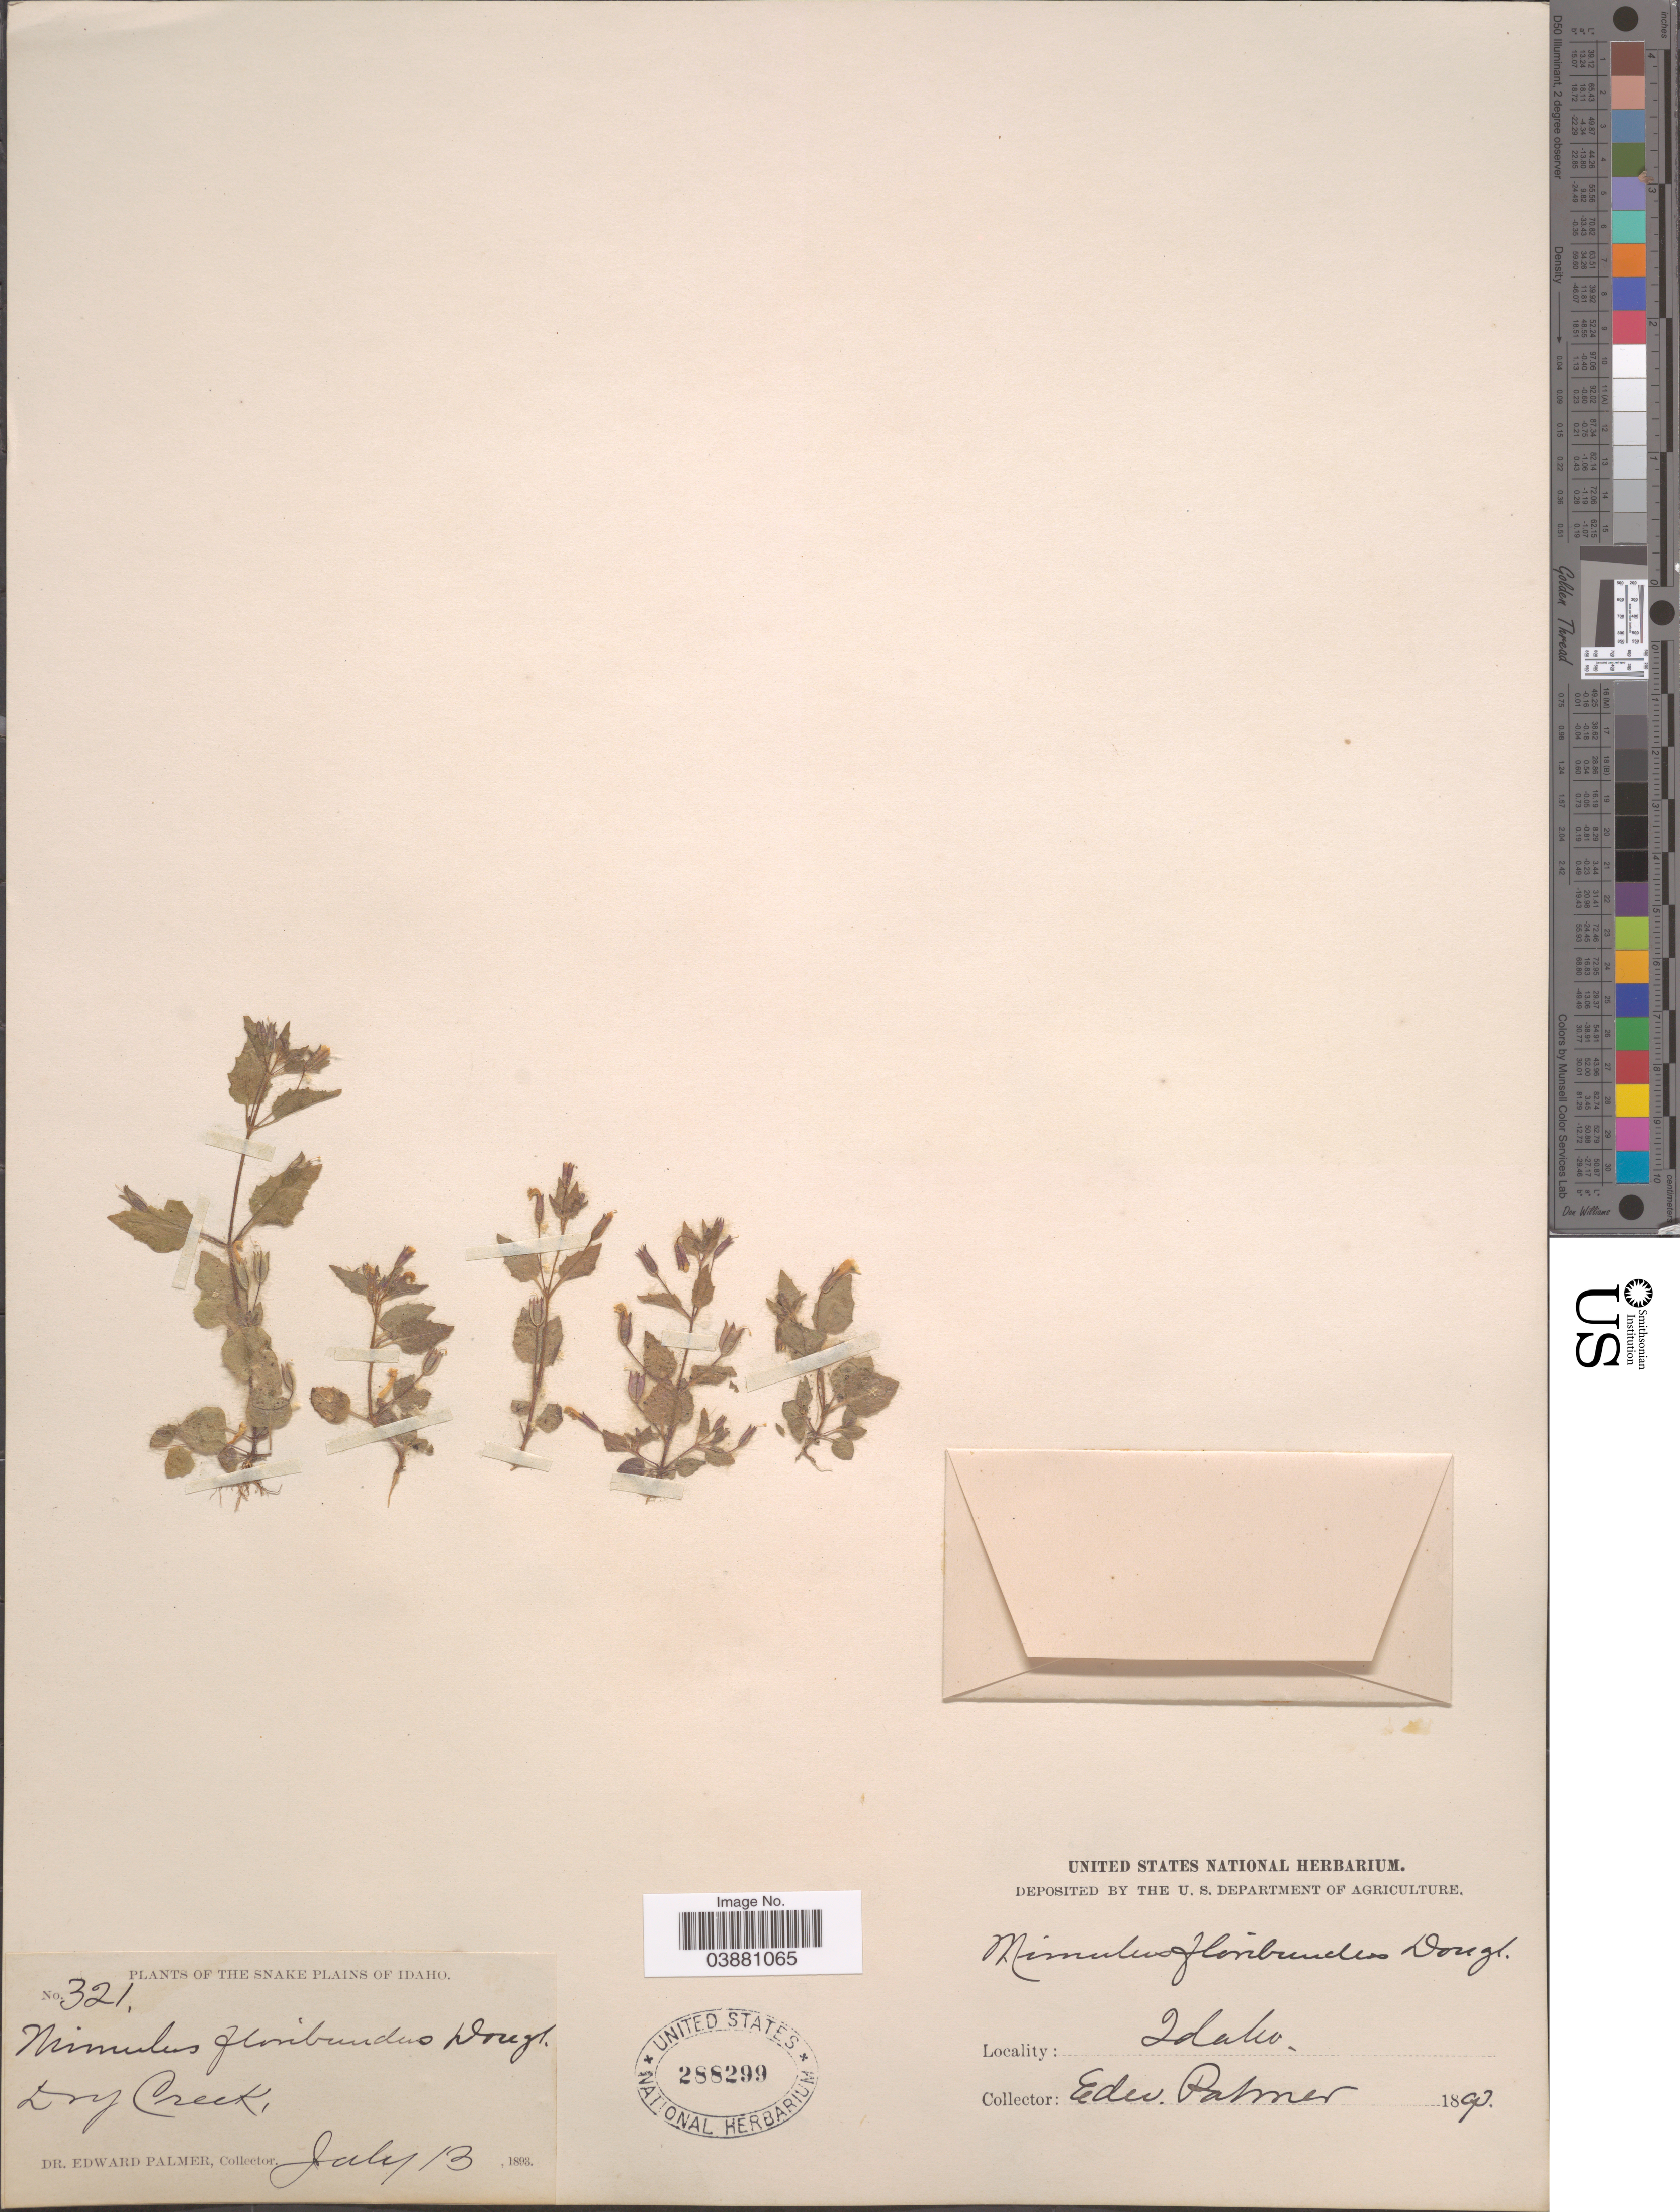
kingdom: Plantae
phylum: Tracheophyta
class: Magnoliopsida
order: Lamiales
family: Phrymaceae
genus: Mimulus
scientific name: Mimulus floribundus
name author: Douglas ex Lindl.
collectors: E. Palmer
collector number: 321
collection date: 1893-07-13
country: United States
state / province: Idaho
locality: The Snake Plains of Idaho. Dry Creek.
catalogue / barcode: US 288299